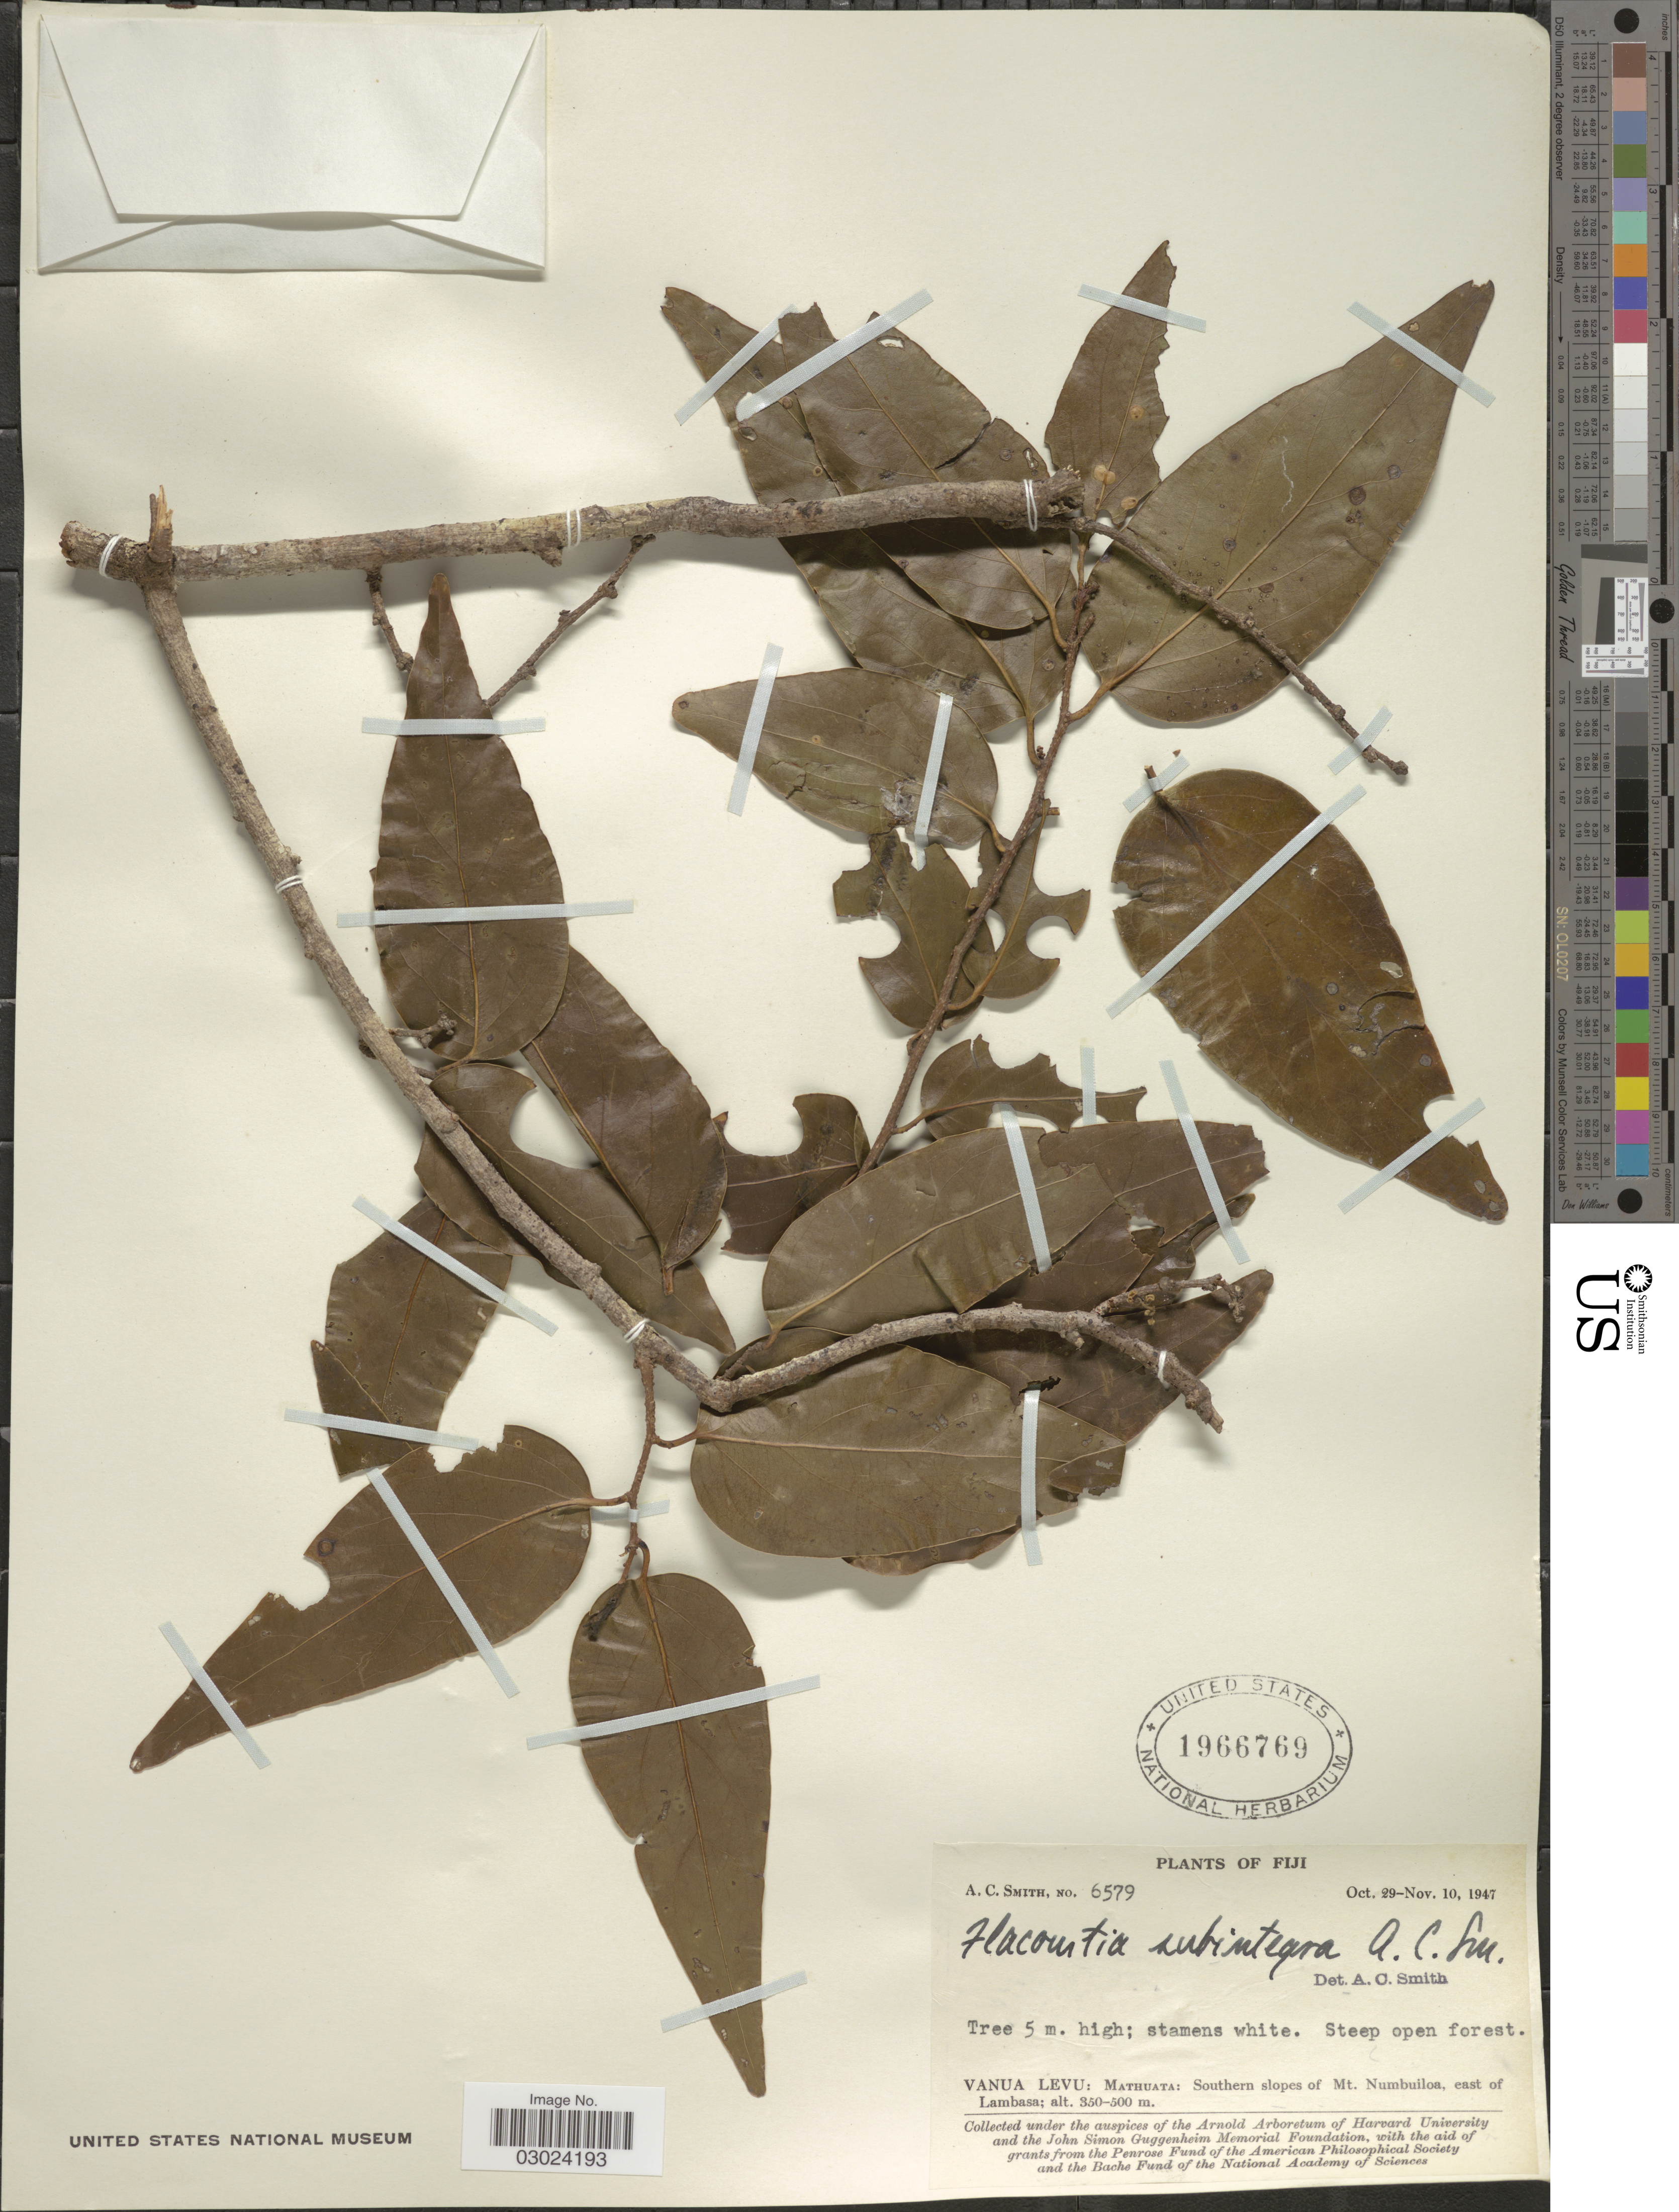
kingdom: Plantae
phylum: Tracheophyta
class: Magnoliopsida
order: Malpighiales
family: Salicaceae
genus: Flacourtia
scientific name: Flacourtia subintegra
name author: A.C. Sm.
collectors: A. C. Smith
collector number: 6579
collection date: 1947-10-22/1947-11-10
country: Fiji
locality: Vanua Levu: Mathuata: Southern slopes of Mt. Numbuiloa, east of Lambasa.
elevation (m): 350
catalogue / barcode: US 1966769